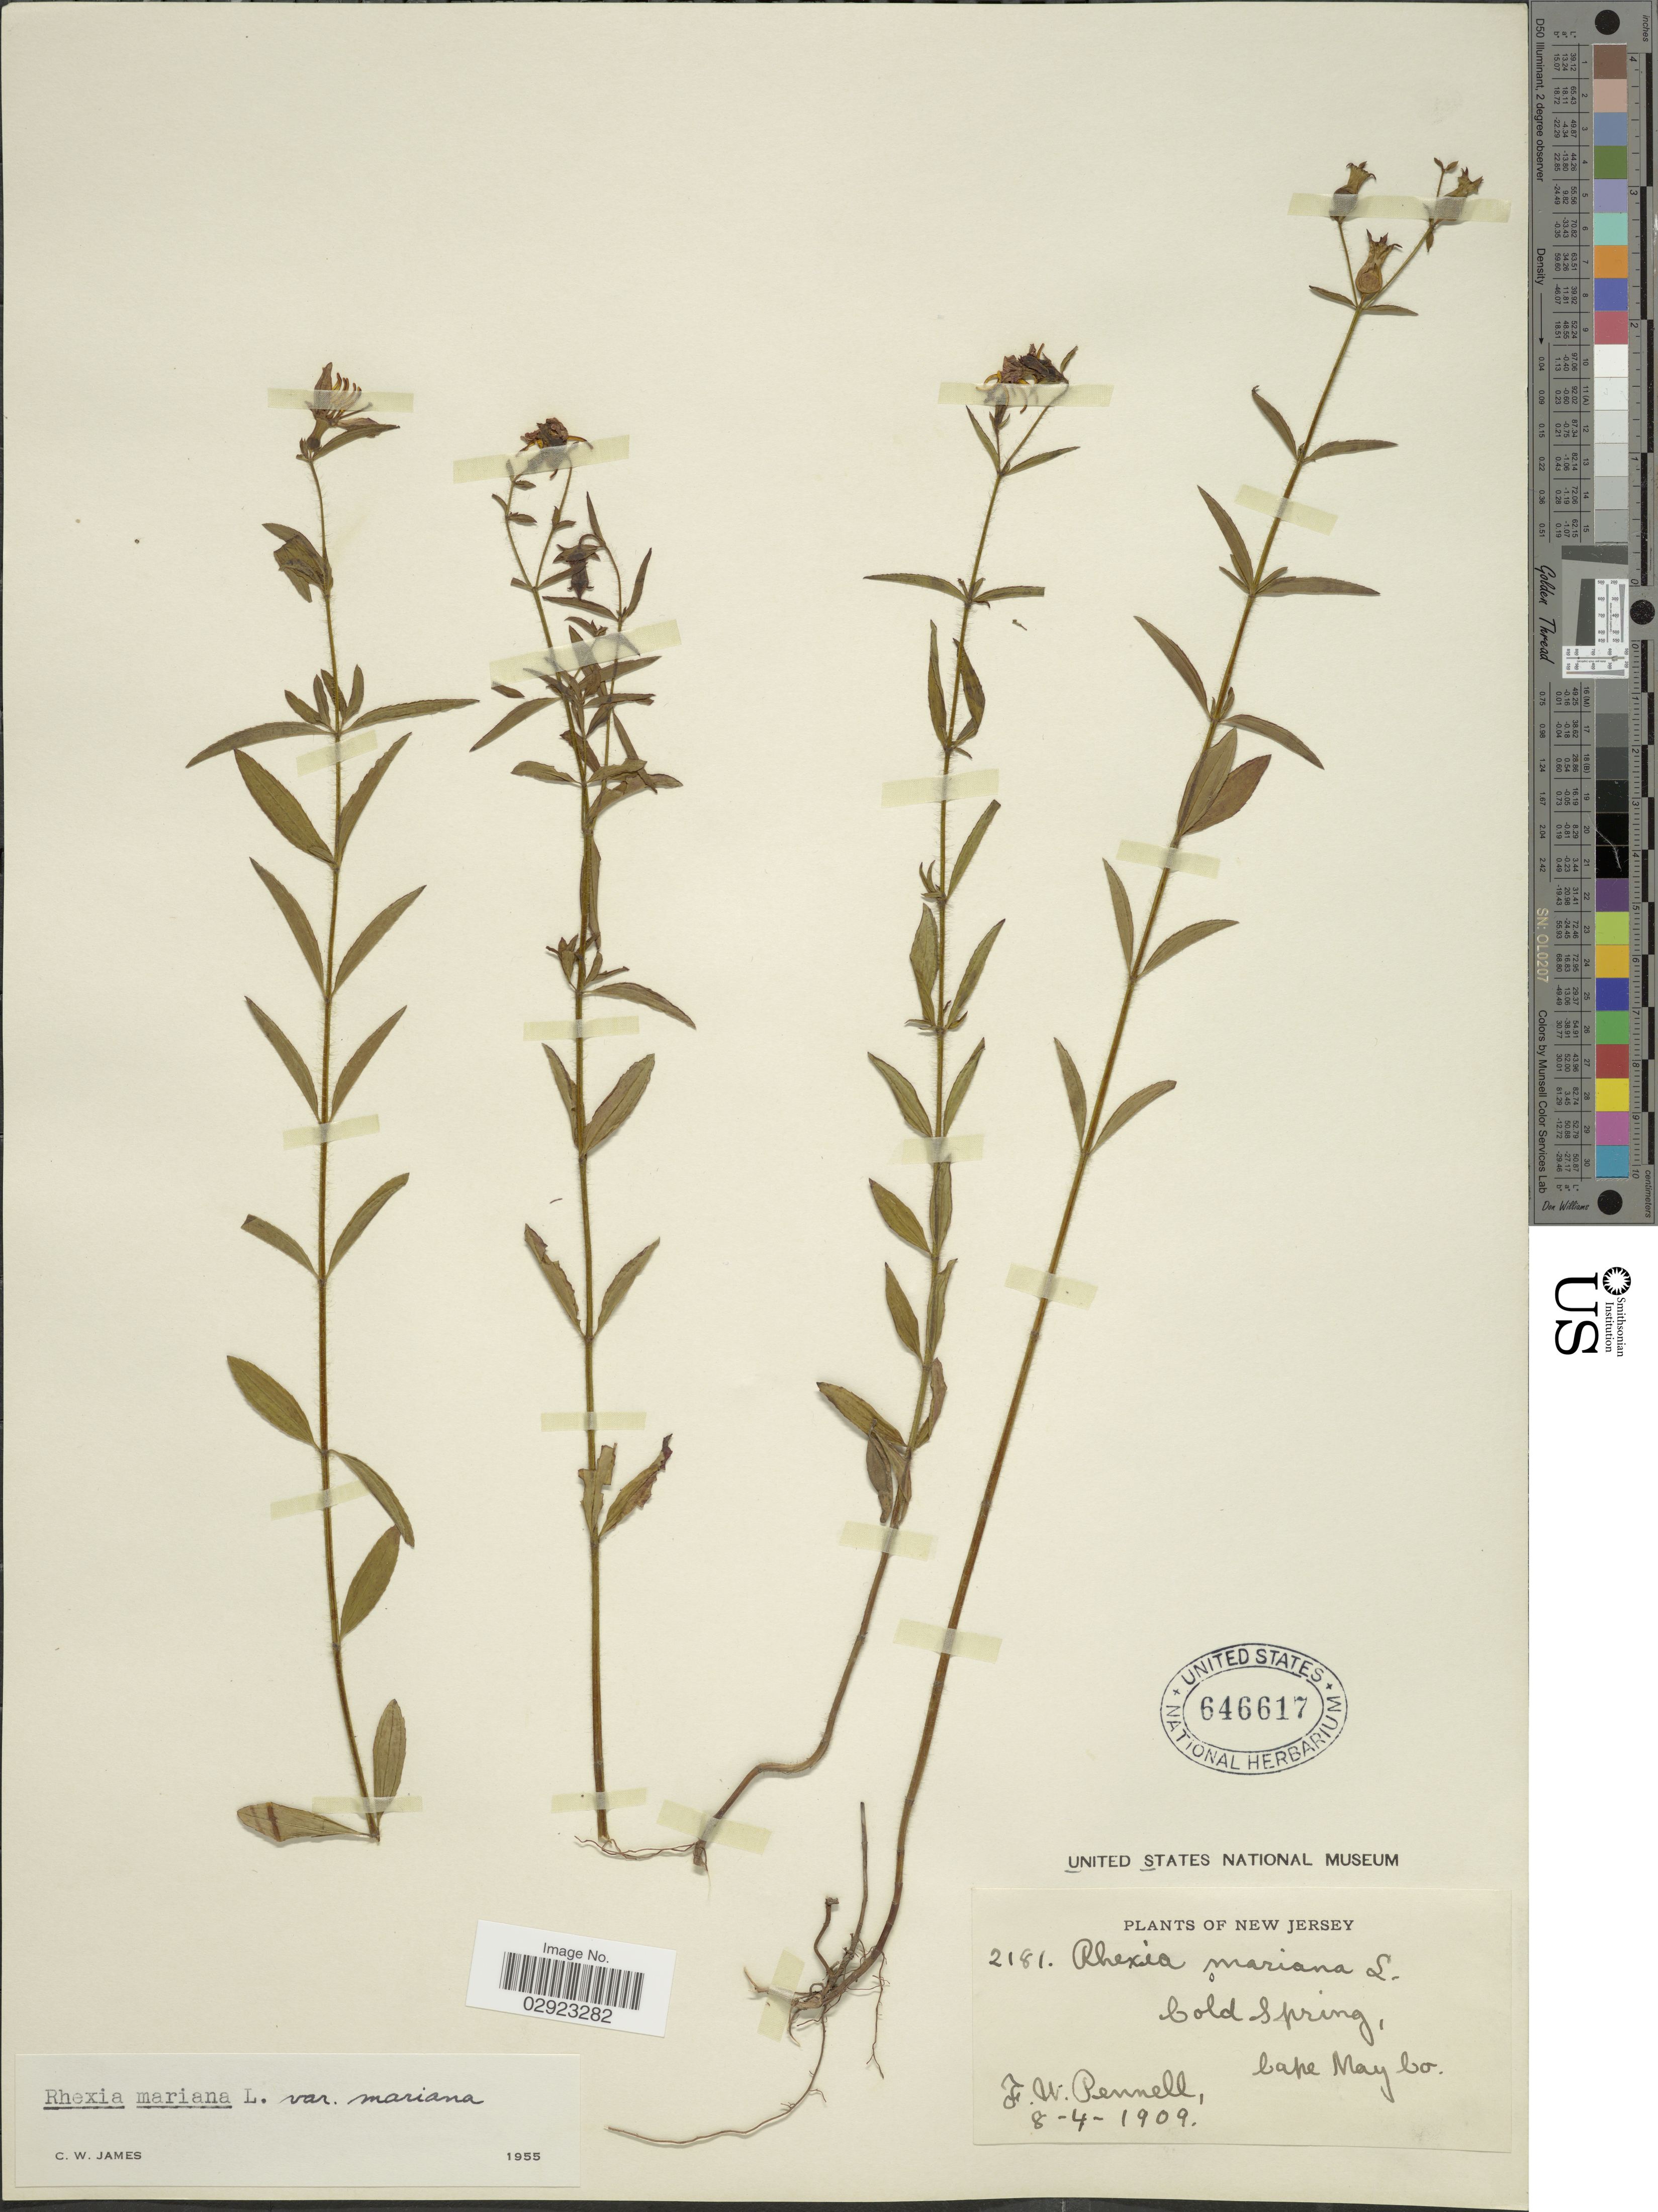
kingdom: Plantae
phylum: Tracheophyta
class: Magnoliopsida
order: Myrtales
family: Melastomataceae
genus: Rhexia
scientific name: Rhexia mariana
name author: L.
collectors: F. W. Pennell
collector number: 2181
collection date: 1909-04-08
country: United States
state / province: New Jersey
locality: Cold Spring, Cape May Co.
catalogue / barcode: US 646617